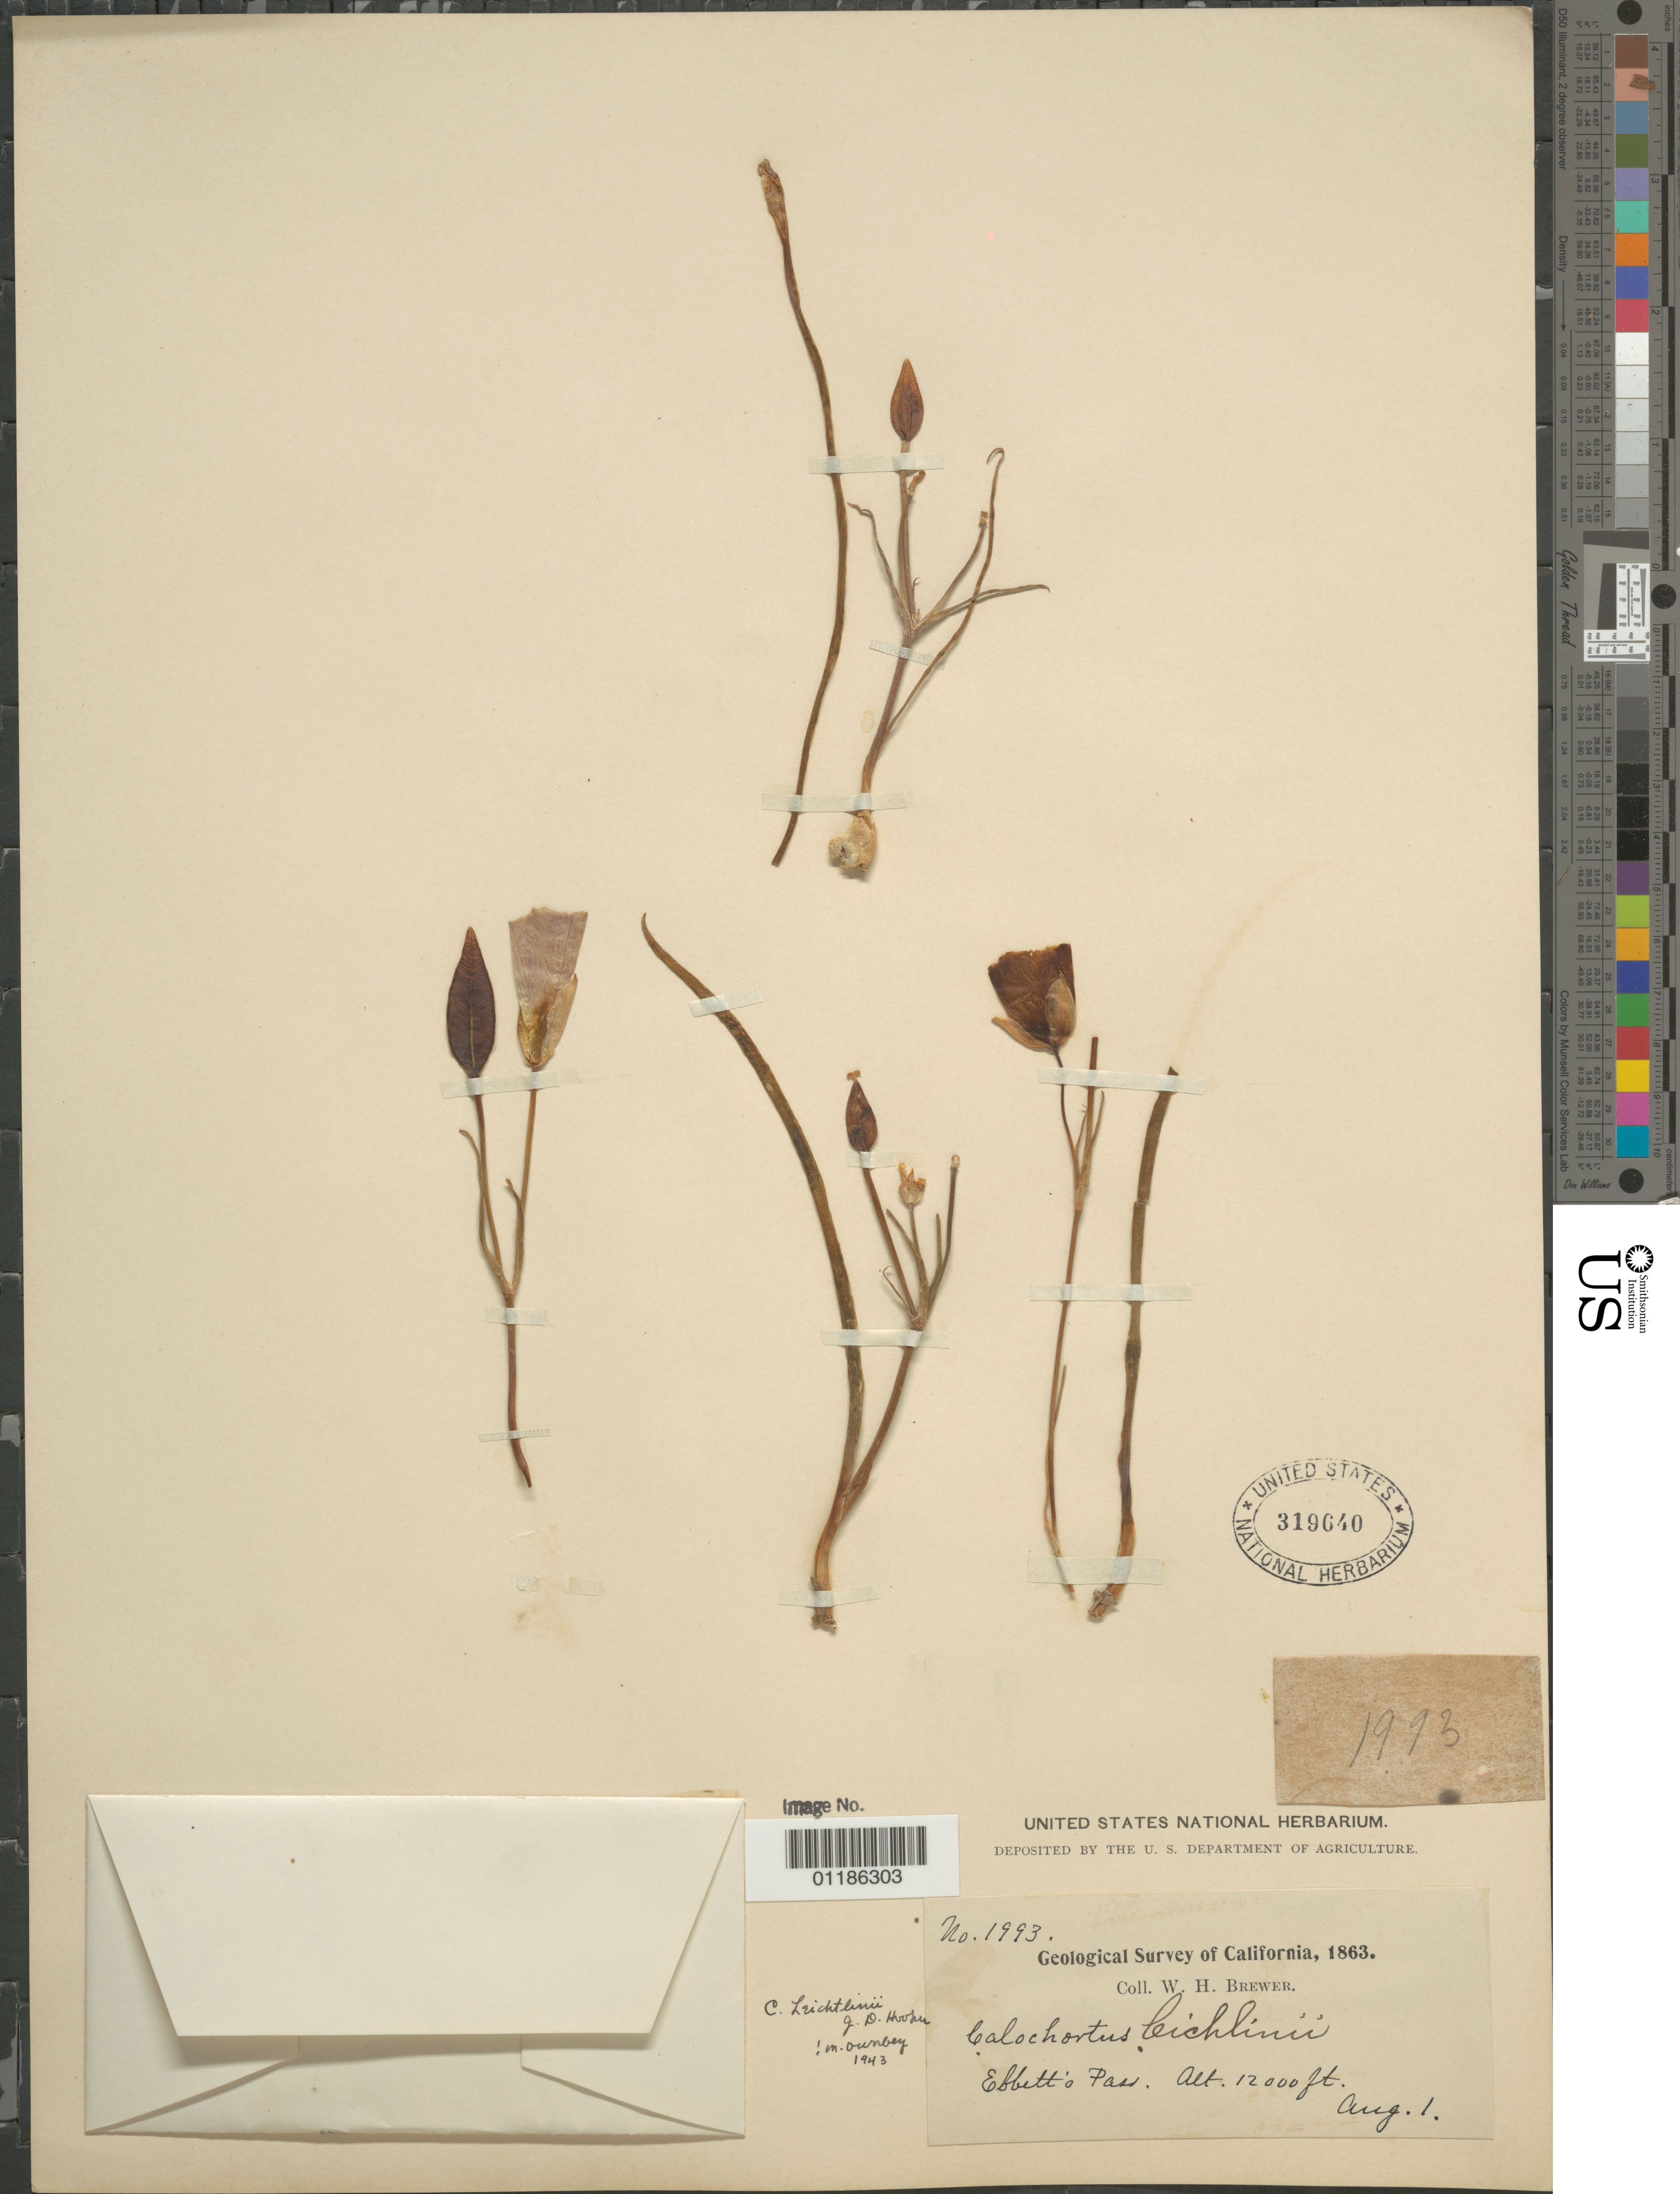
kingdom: Plantae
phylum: Tracheophyta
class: Liliopsida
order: Liliales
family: Liliaceae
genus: Calochortus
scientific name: Calochortus leichtlinii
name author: Hook. f.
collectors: W. H. Brewer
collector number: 1993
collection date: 1863-08-01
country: United States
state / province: California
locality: Ebbett's Pass.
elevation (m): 3658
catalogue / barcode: US 319640